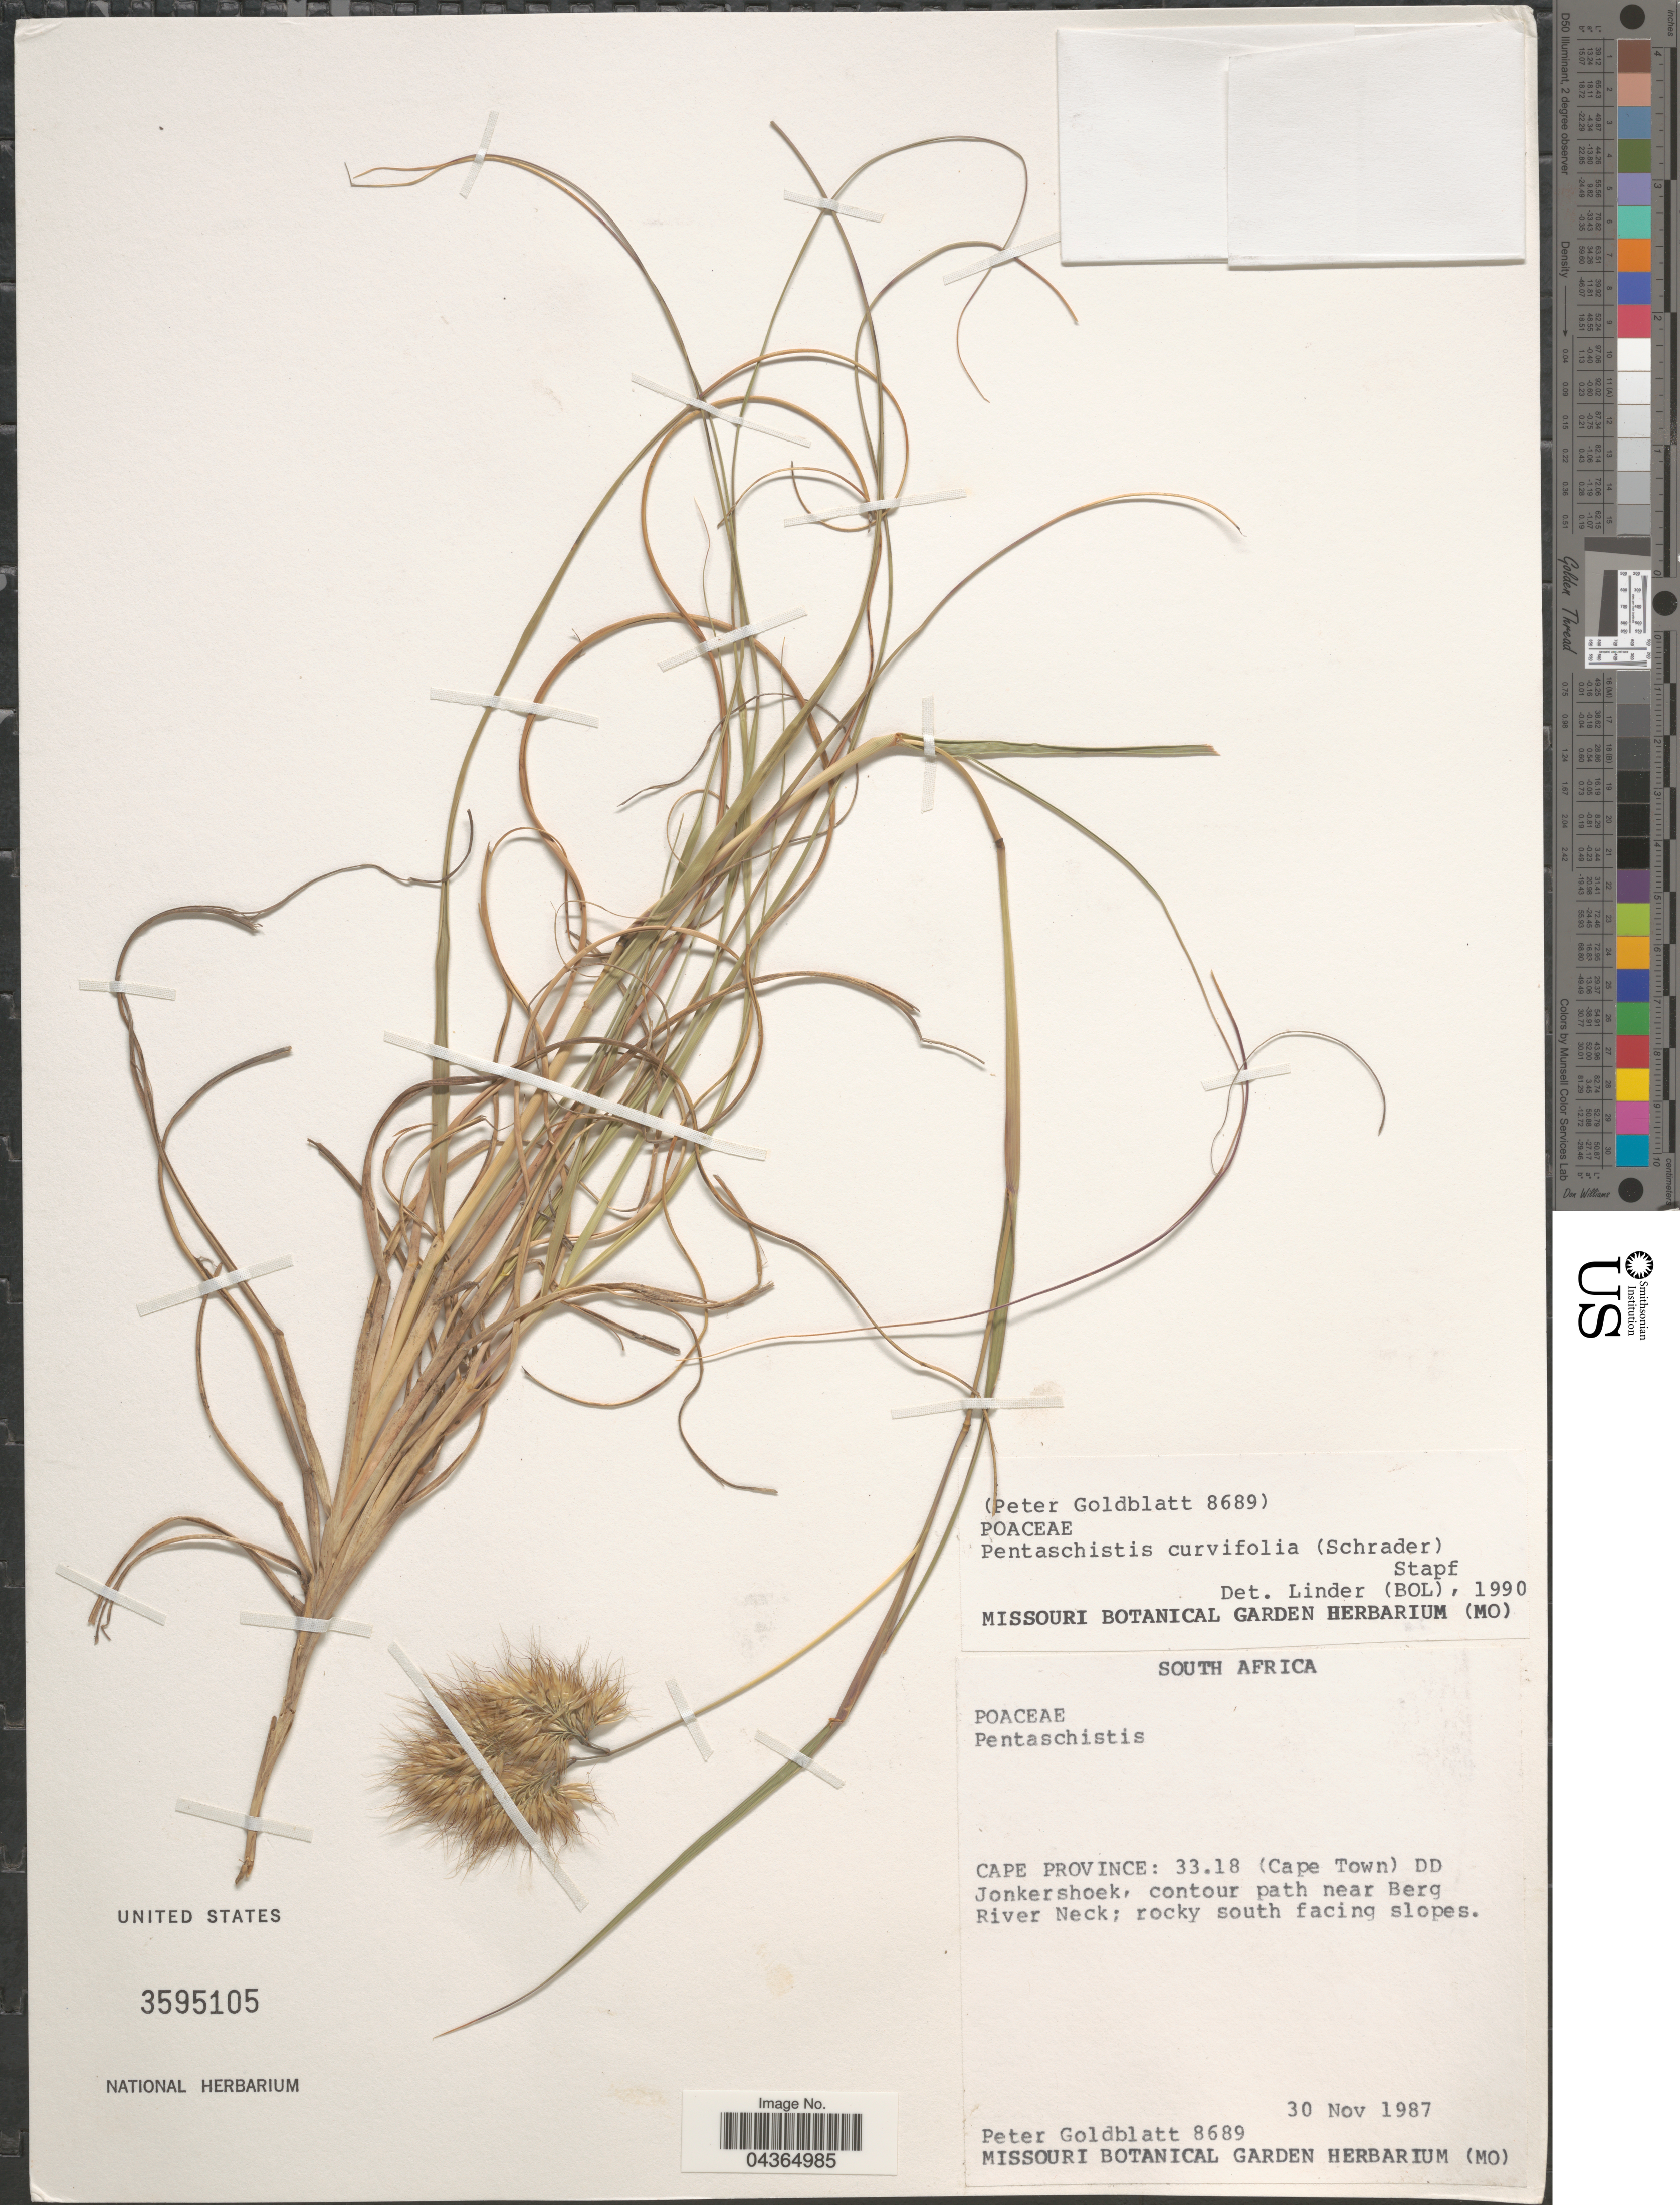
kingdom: Plantae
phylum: Tracheophyta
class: Liliopsida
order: Poales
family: Poaceae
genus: Pentameris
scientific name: Pentameris curvifolia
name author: (Schrad.) Steud.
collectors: P. Goldblatt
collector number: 8689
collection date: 1987-11-30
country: South Africa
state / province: Western Cape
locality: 33.18 (Cape Town) DD. Jonkershoek, contour path near Berg River Neck; rocky south facing slopes.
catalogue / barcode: US 3595105